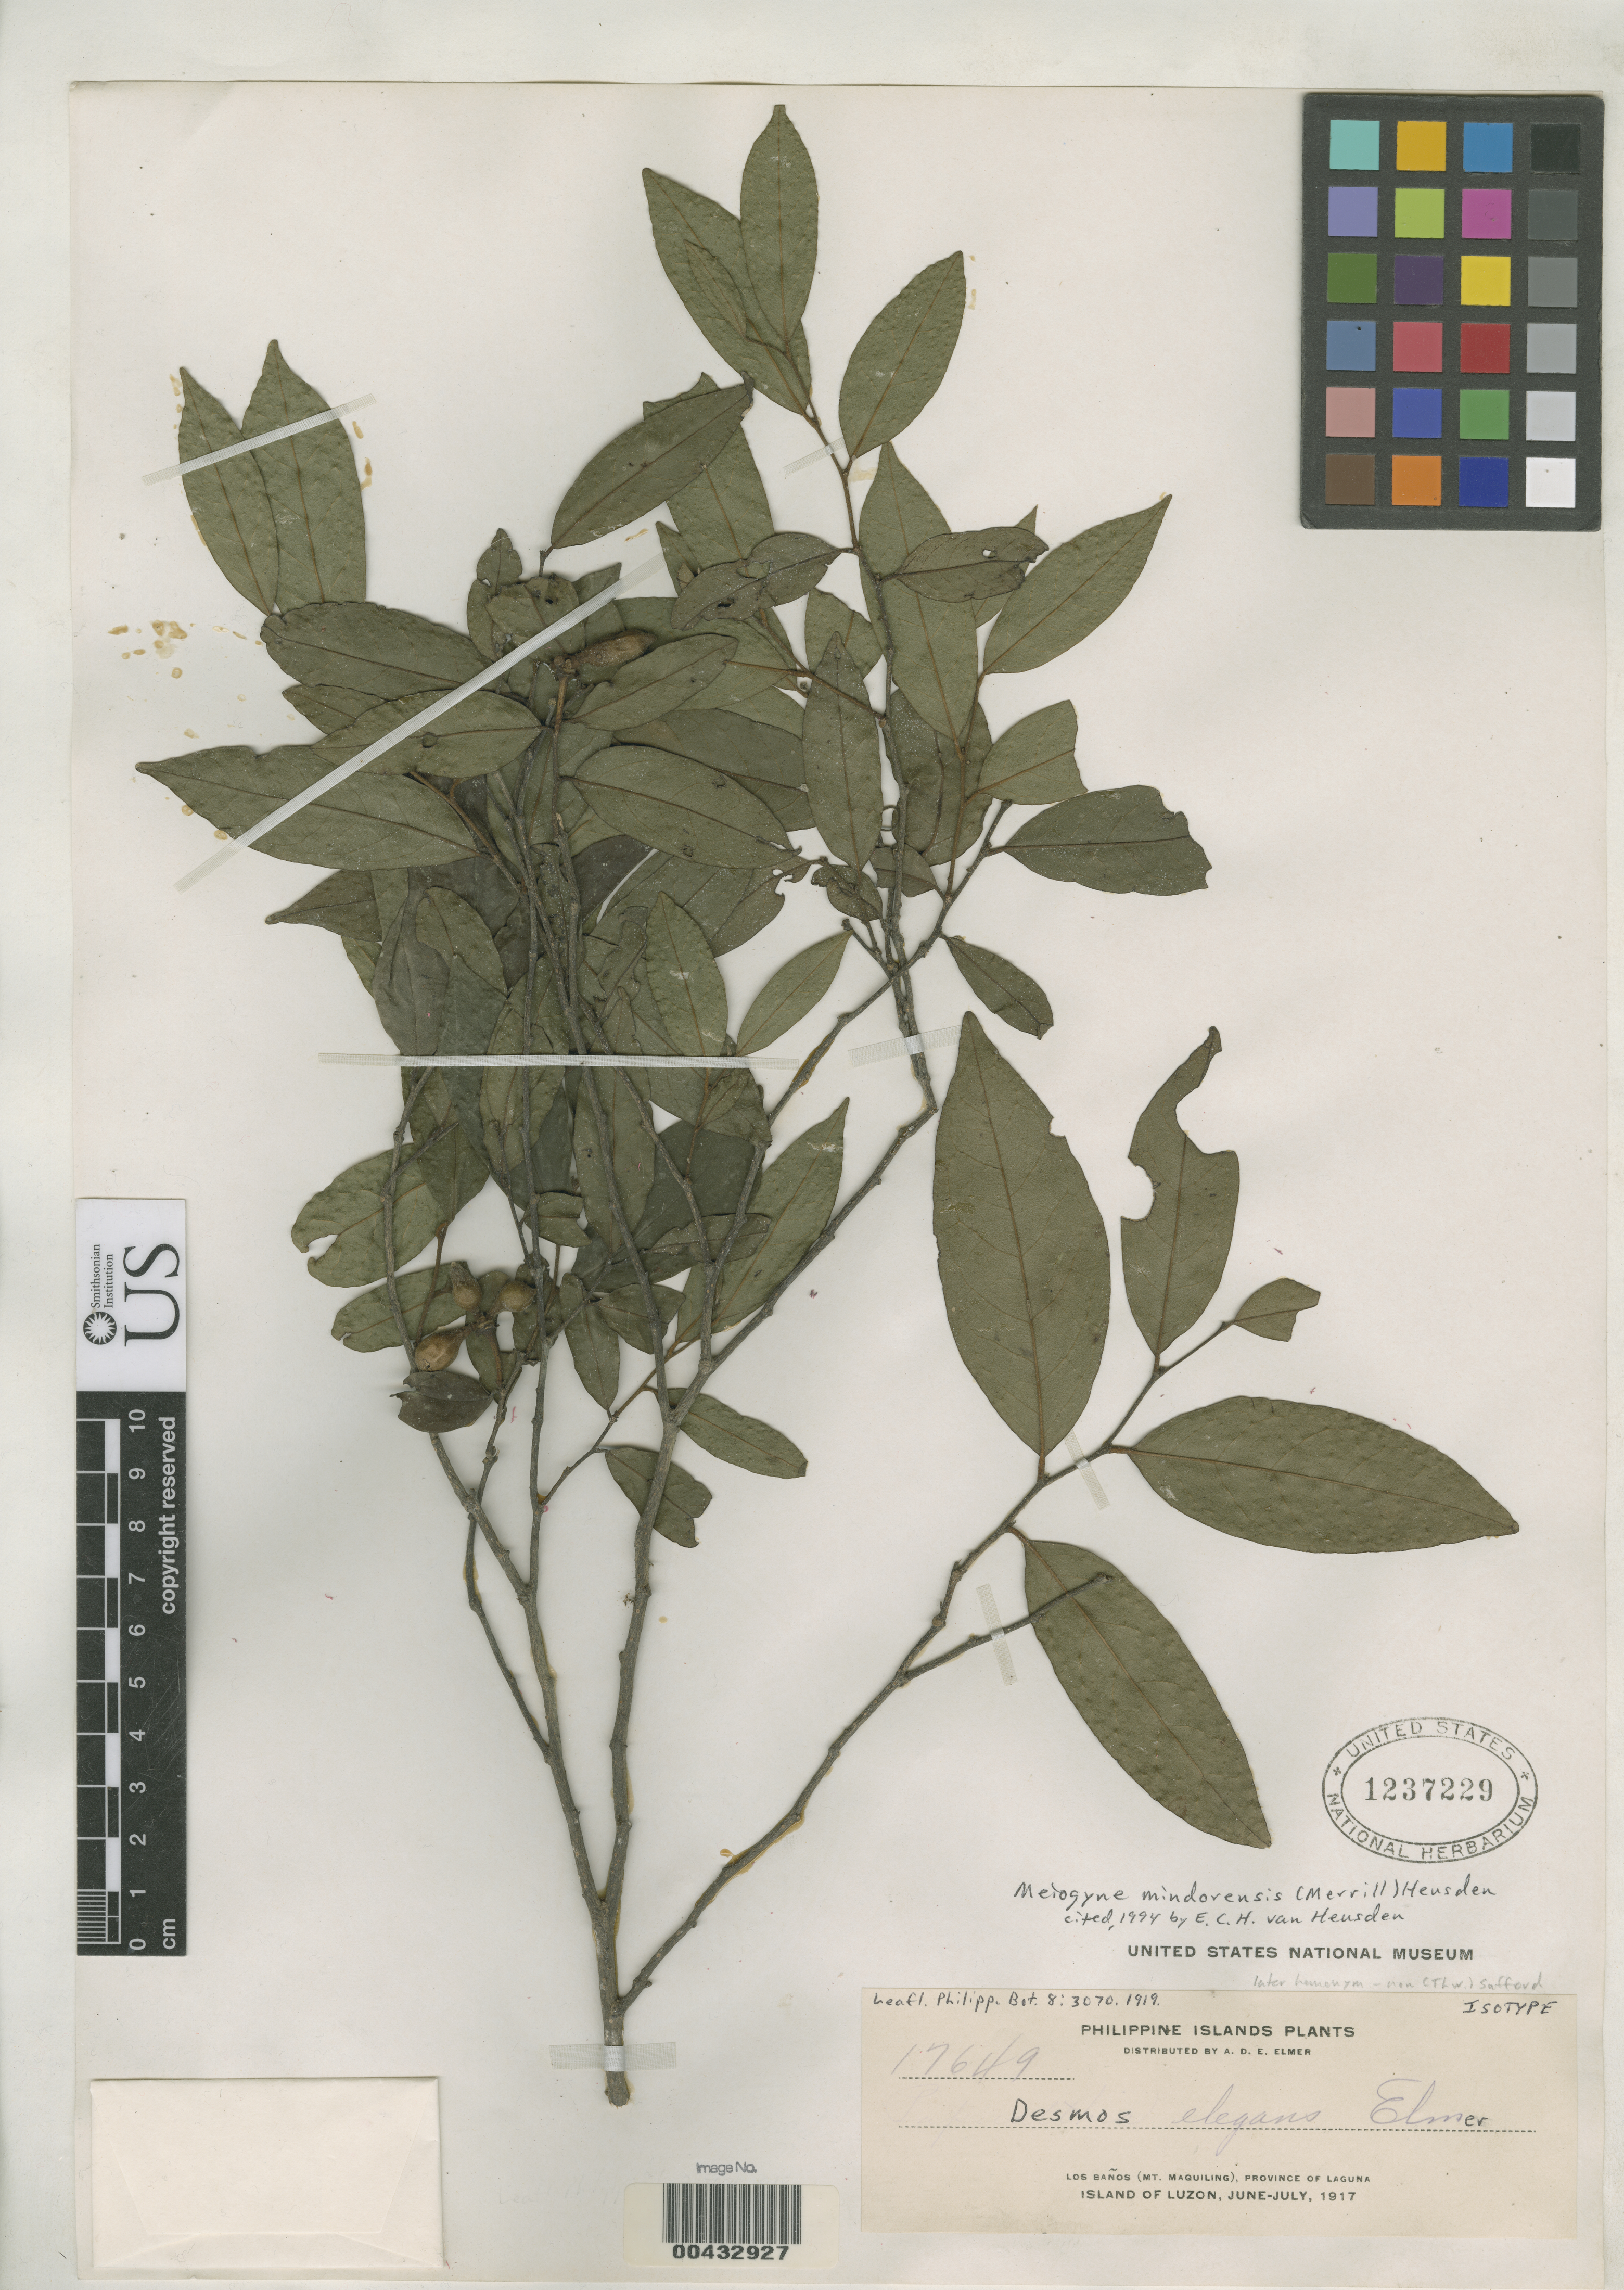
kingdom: Plantae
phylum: Tracheophyta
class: Magnoliopsida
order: Magnoliales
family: Annonaceae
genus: Desmos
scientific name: Desmos elegans Elmer, nom. illeg.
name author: Elmer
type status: Isotype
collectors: A. D. E. Elmer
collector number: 17649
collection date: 1917-06/1917-07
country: Philippines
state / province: Calabarzon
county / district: Laguna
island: Luzon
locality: Los Baños (Mt. Maquiling), Province of Laguna, Luzon.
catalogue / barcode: US 1237229